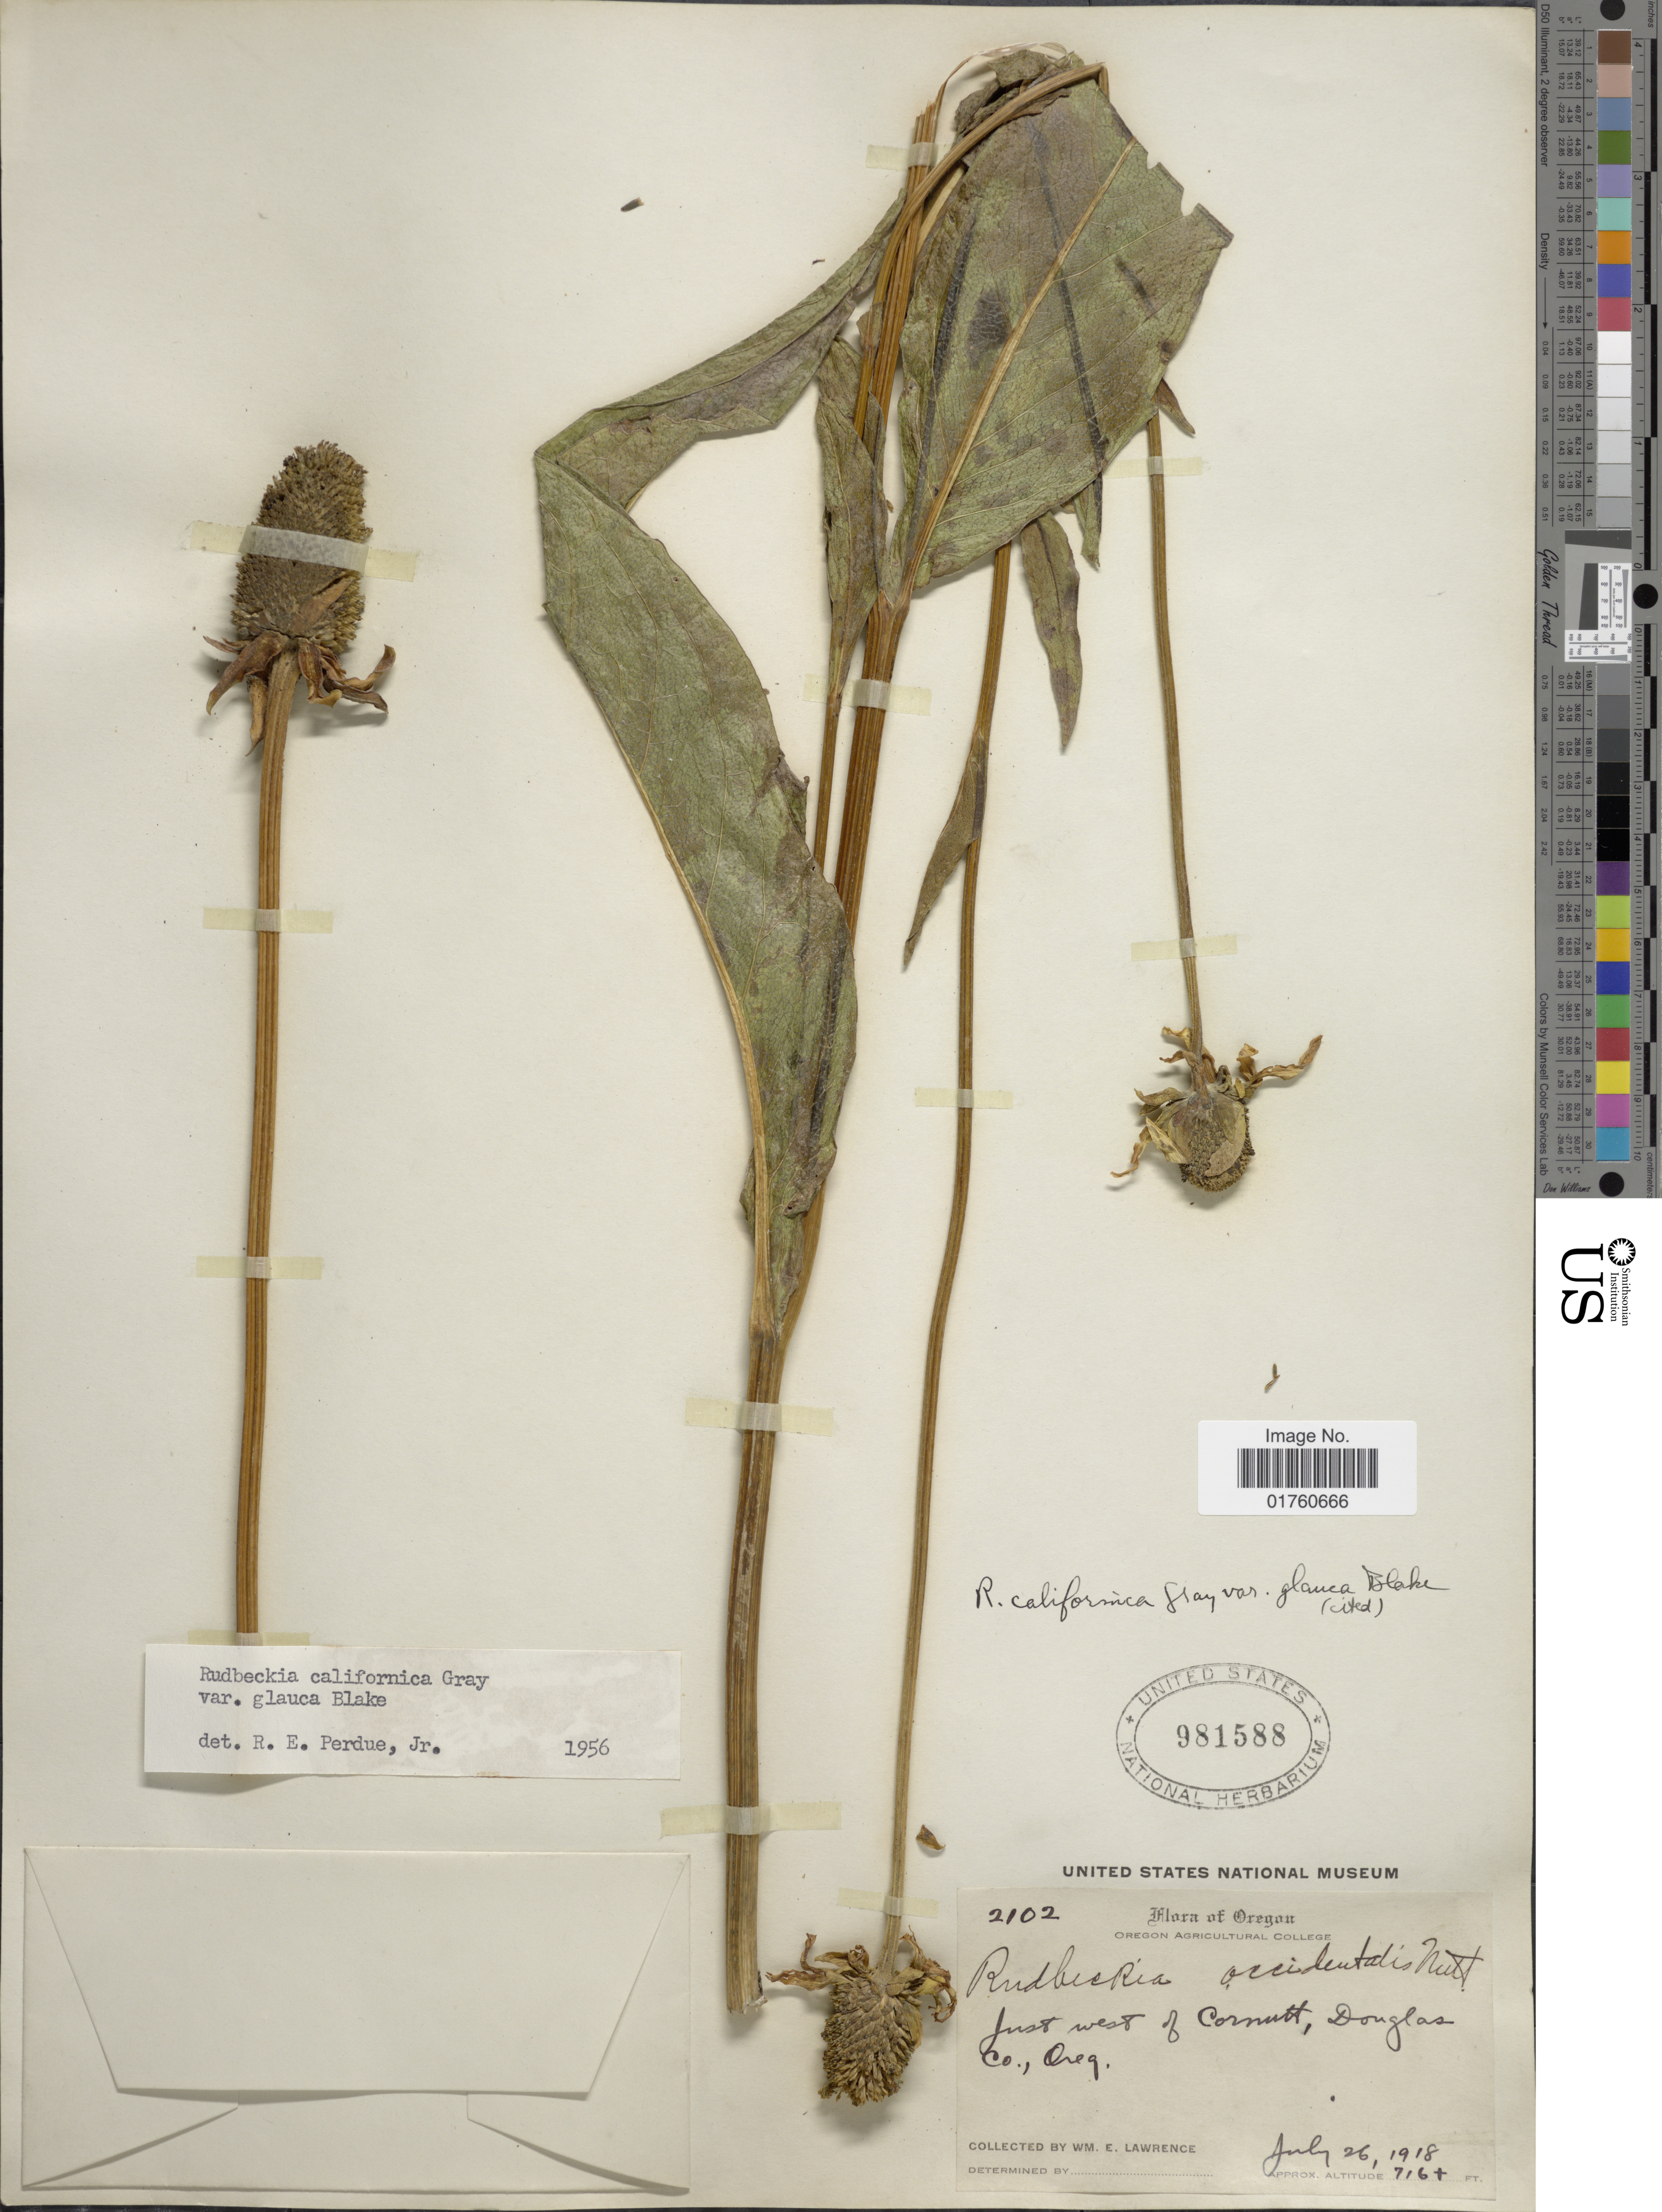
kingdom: Plantae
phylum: Tracheophyta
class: Magnoliopsida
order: Asterales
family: Asteraceae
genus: Rudbeckia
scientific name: Rudbeckia californica var. glauca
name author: S.F. Blake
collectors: W. Lawrence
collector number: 2102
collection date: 1918-07-26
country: United States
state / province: Oregon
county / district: Douglas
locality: Just west of Cornutt, Douglas Co., Oreg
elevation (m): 218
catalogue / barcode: US 981588